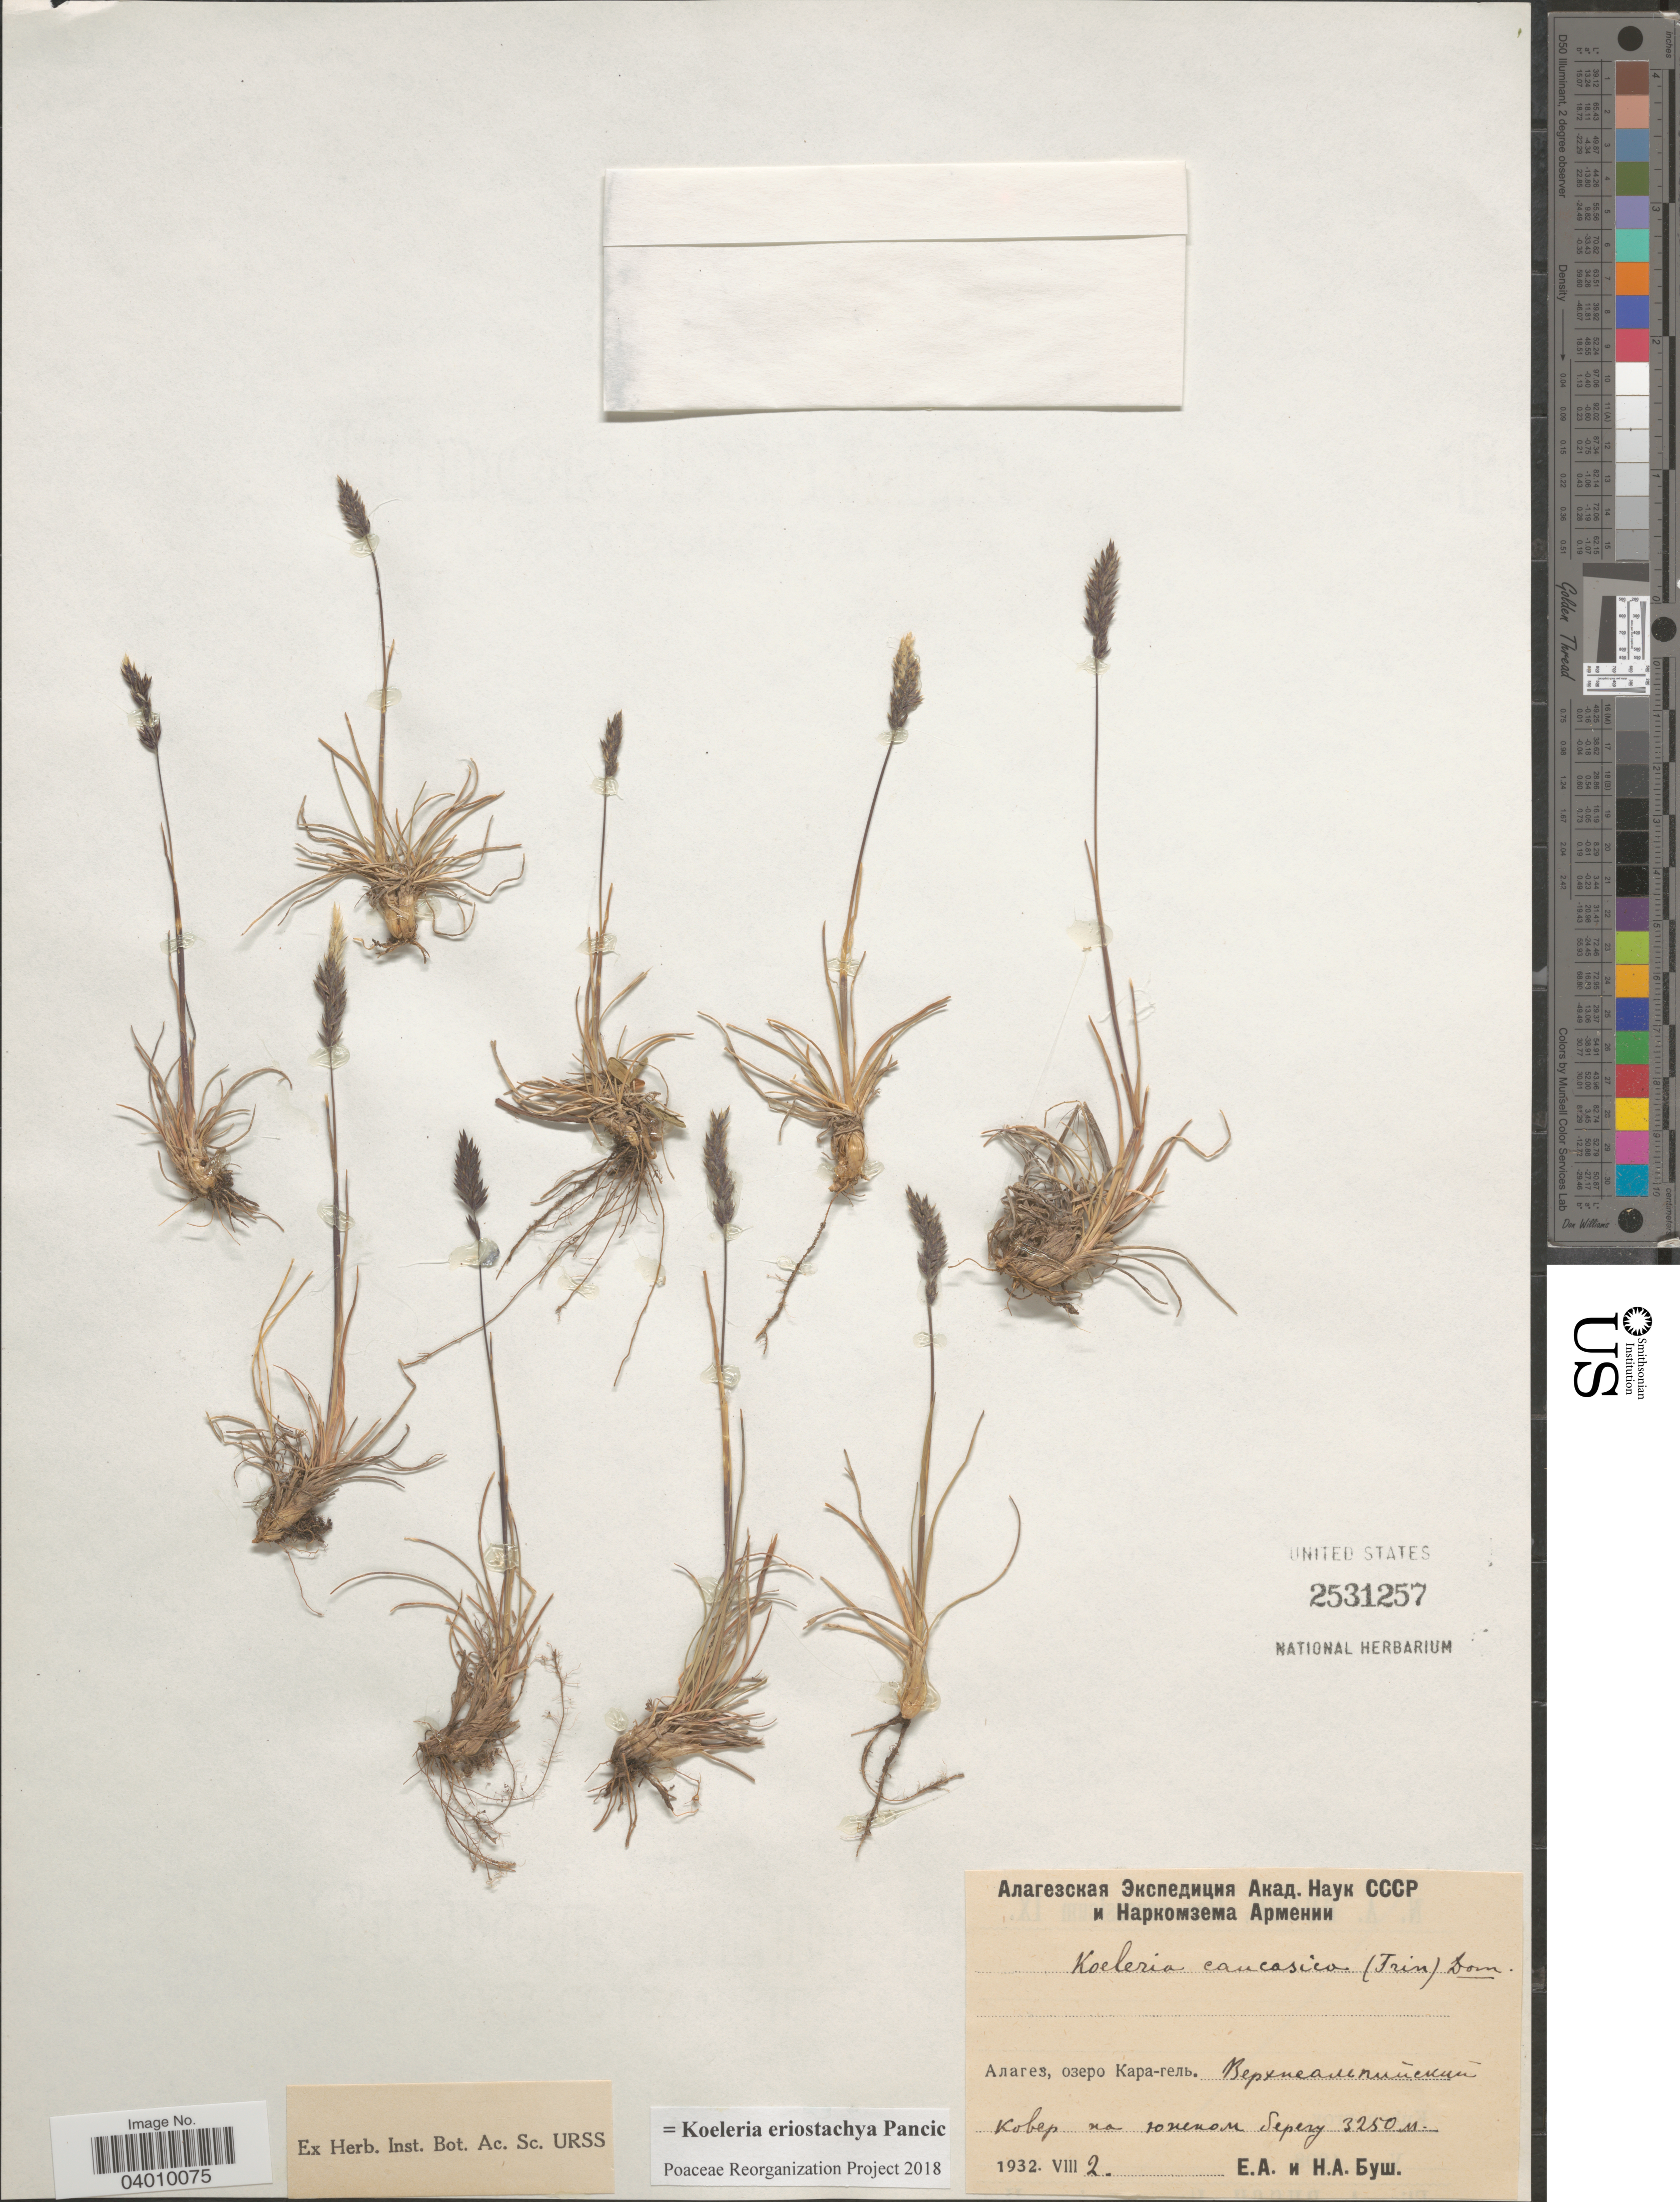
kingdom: Plantae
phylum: Tracheophyta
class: Liliopsida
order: Poales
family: Poaceae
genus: Koeleria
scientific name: Koeleria eriostachya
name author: Pančić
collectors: E. Bush & N. Bush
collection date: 1932-08-02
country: Armenia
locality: Alagez, lake Kara-Gel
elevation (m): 3250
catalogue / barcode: US 2531257